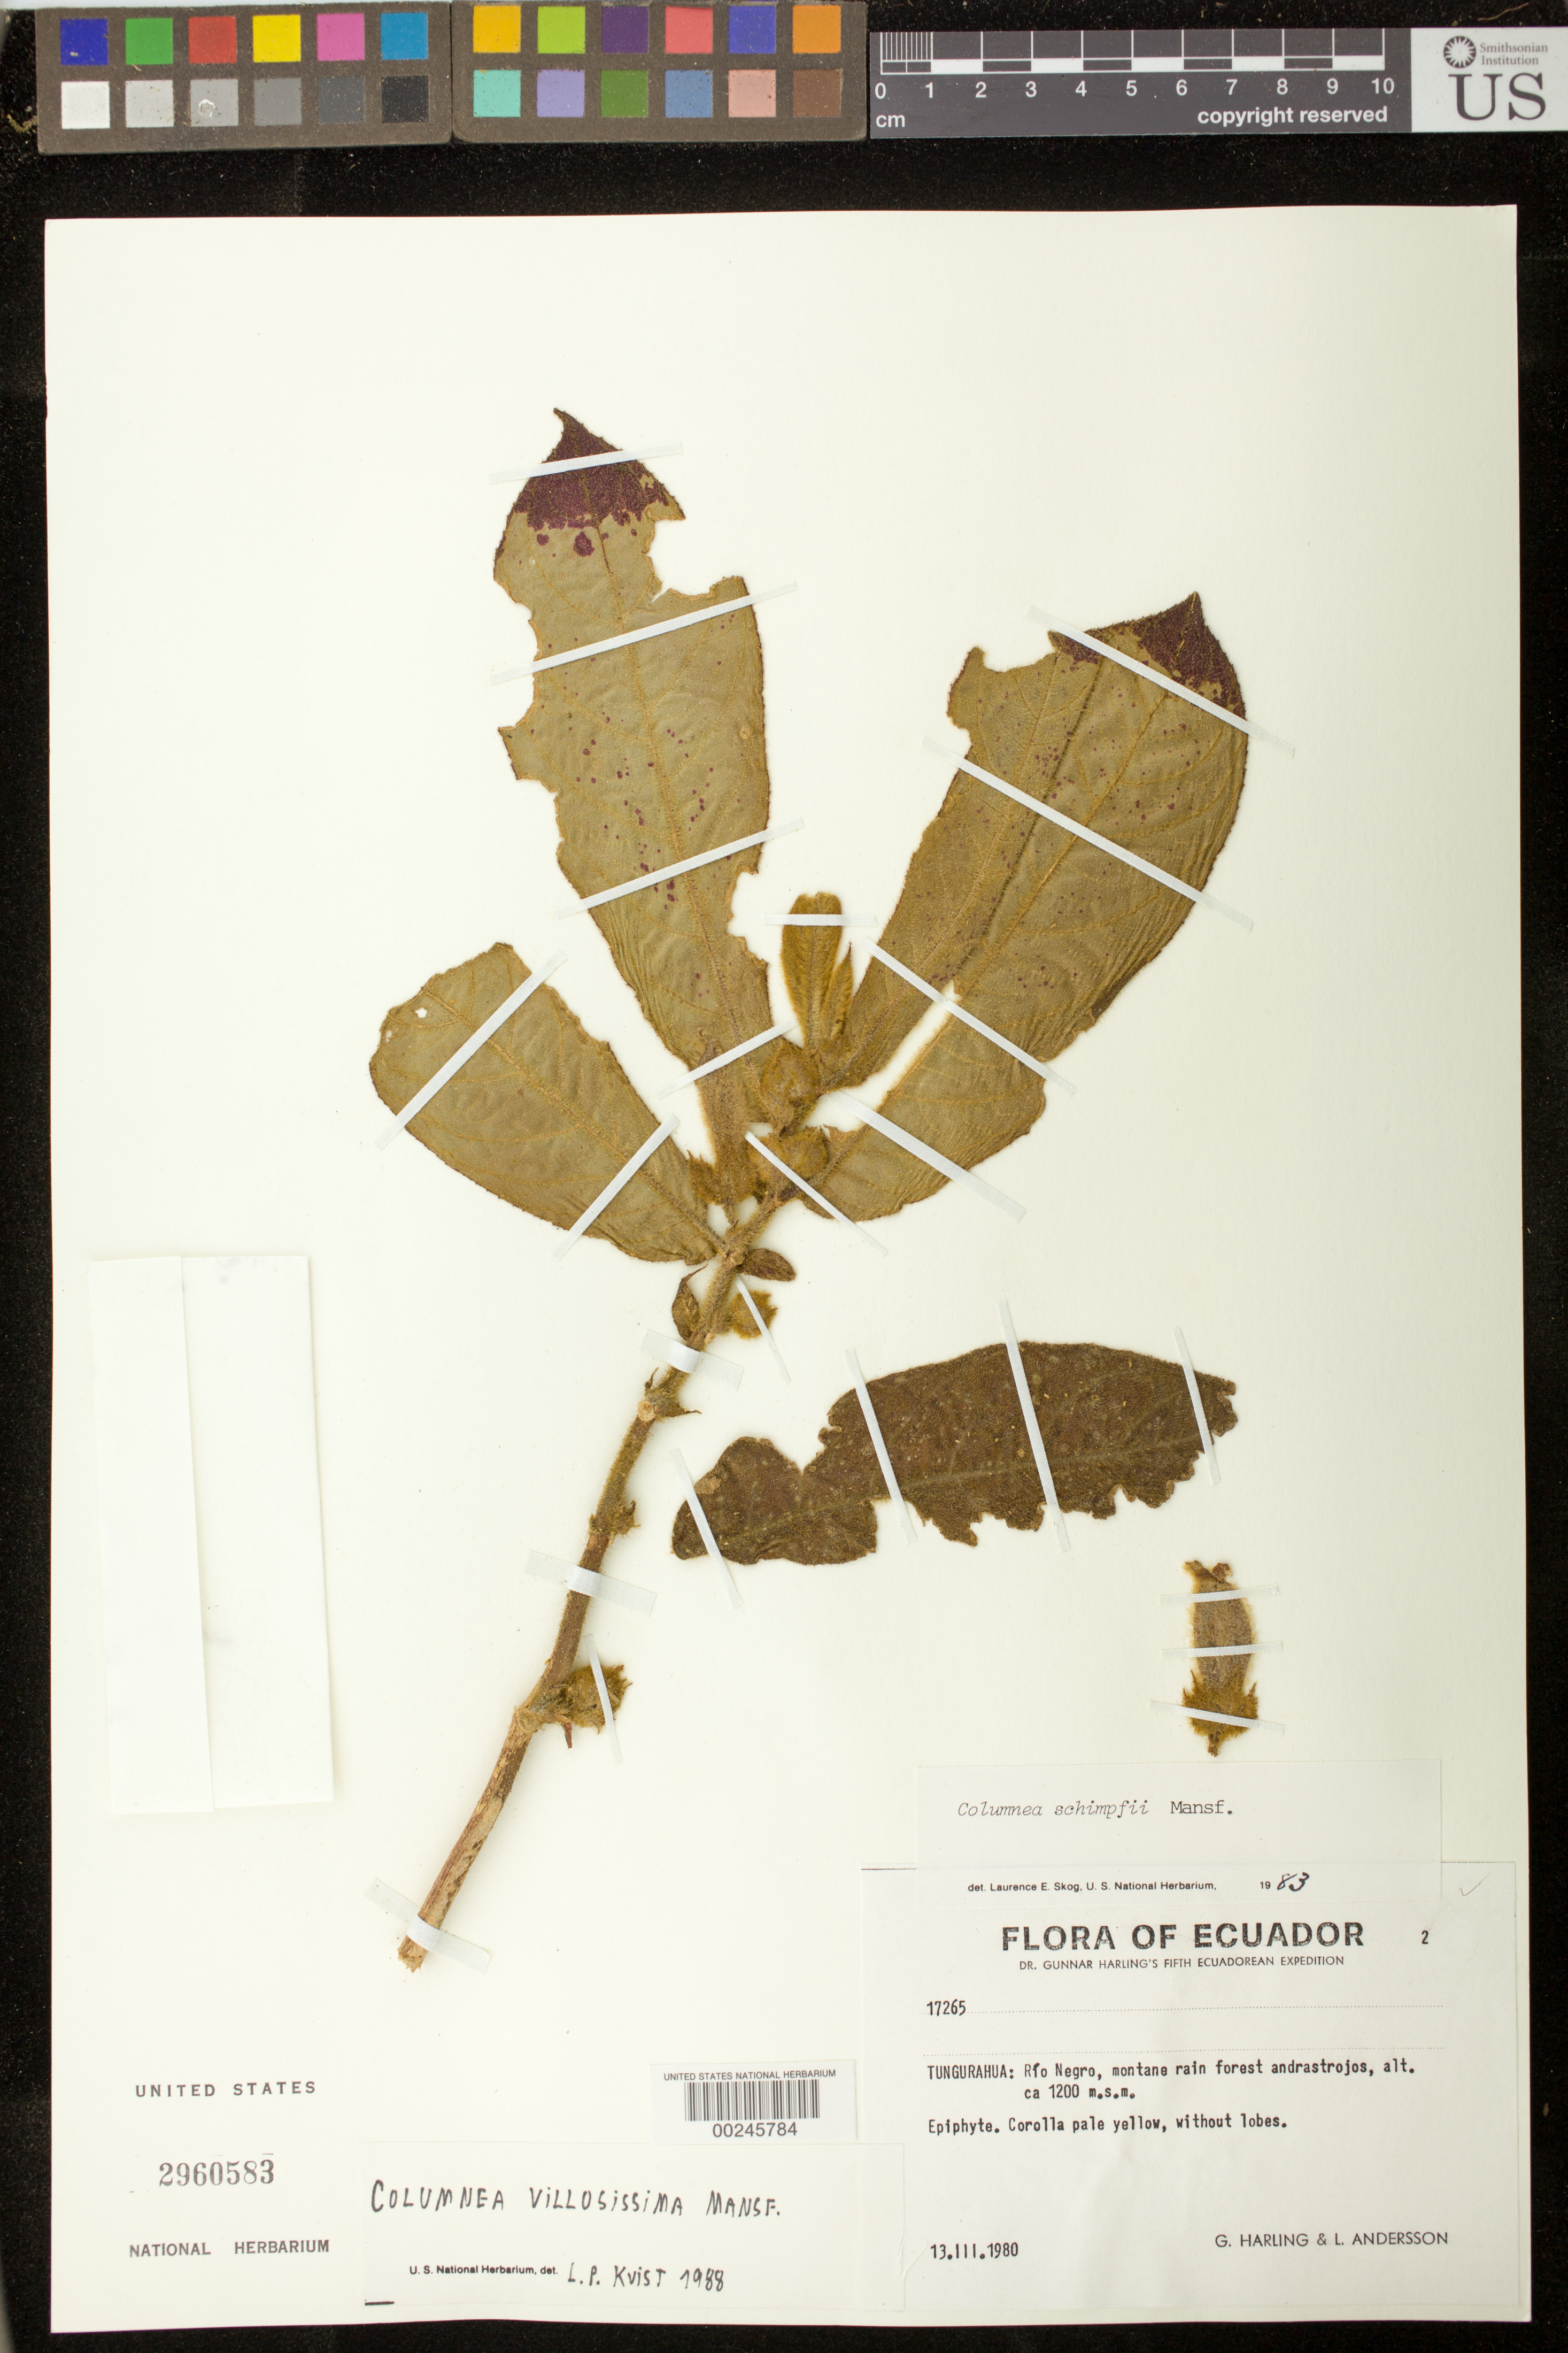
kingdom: Plantae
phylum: Tracheophyta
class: Magnoliopsida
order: Lamiales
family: Gesneriaceae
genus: Columnea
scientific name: Columnea villosissima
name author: Mansf.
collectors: G. Harling & L. Andersson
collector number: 17265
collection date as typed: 13 Mar 1980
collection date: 1980-03-13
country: Ecuador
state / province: Tungurahua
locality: Río Negro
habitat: Montane rain forest and rastrojos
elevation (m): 1200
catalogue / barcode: US 2960583